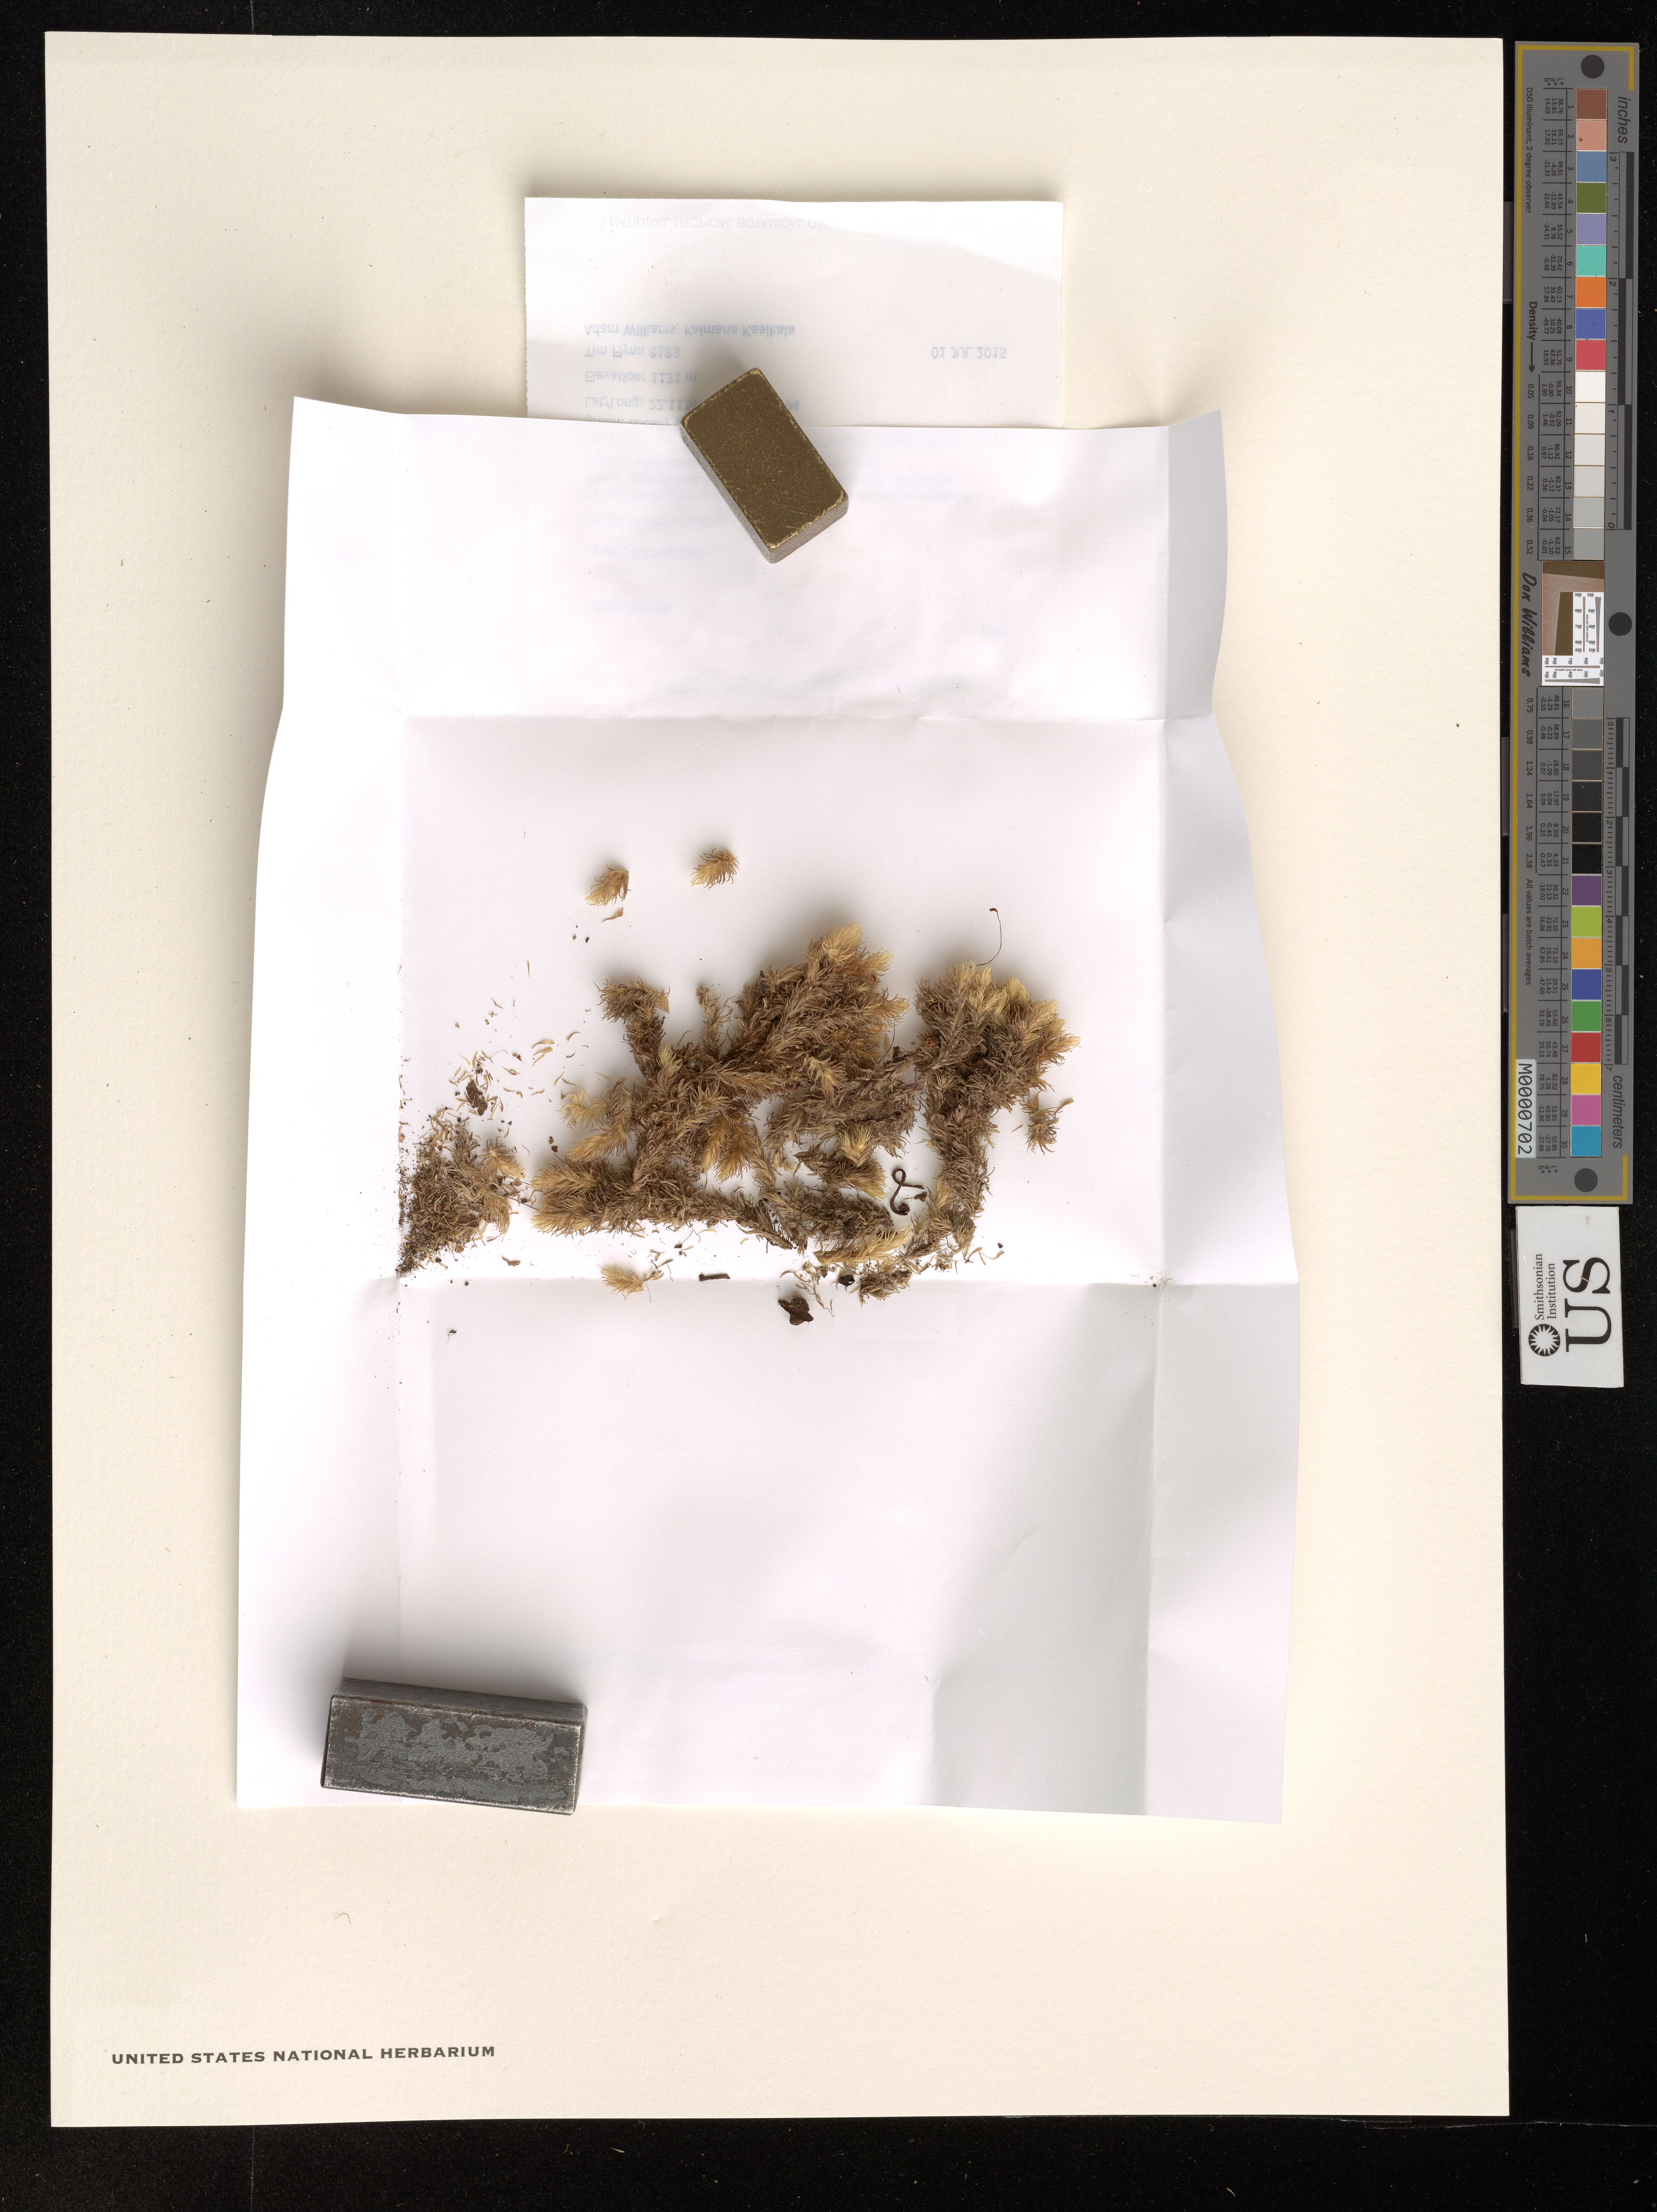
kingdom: Plantae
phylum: Bryophyta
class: Bryopsida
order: Dicranales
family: Leucobryaceae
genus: Leucobryum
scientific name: Leucobryum gracile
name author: Sull.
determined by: Toren, David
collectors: T. Flynn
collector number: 8183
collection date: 2015-07-01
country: United States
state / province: Hawaii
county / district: Kauai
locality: The Hawaiian Islands. Kauai Waimea District. Kokee. Na Pali-Kona Forest Reserve, Unit B.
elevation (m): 1131